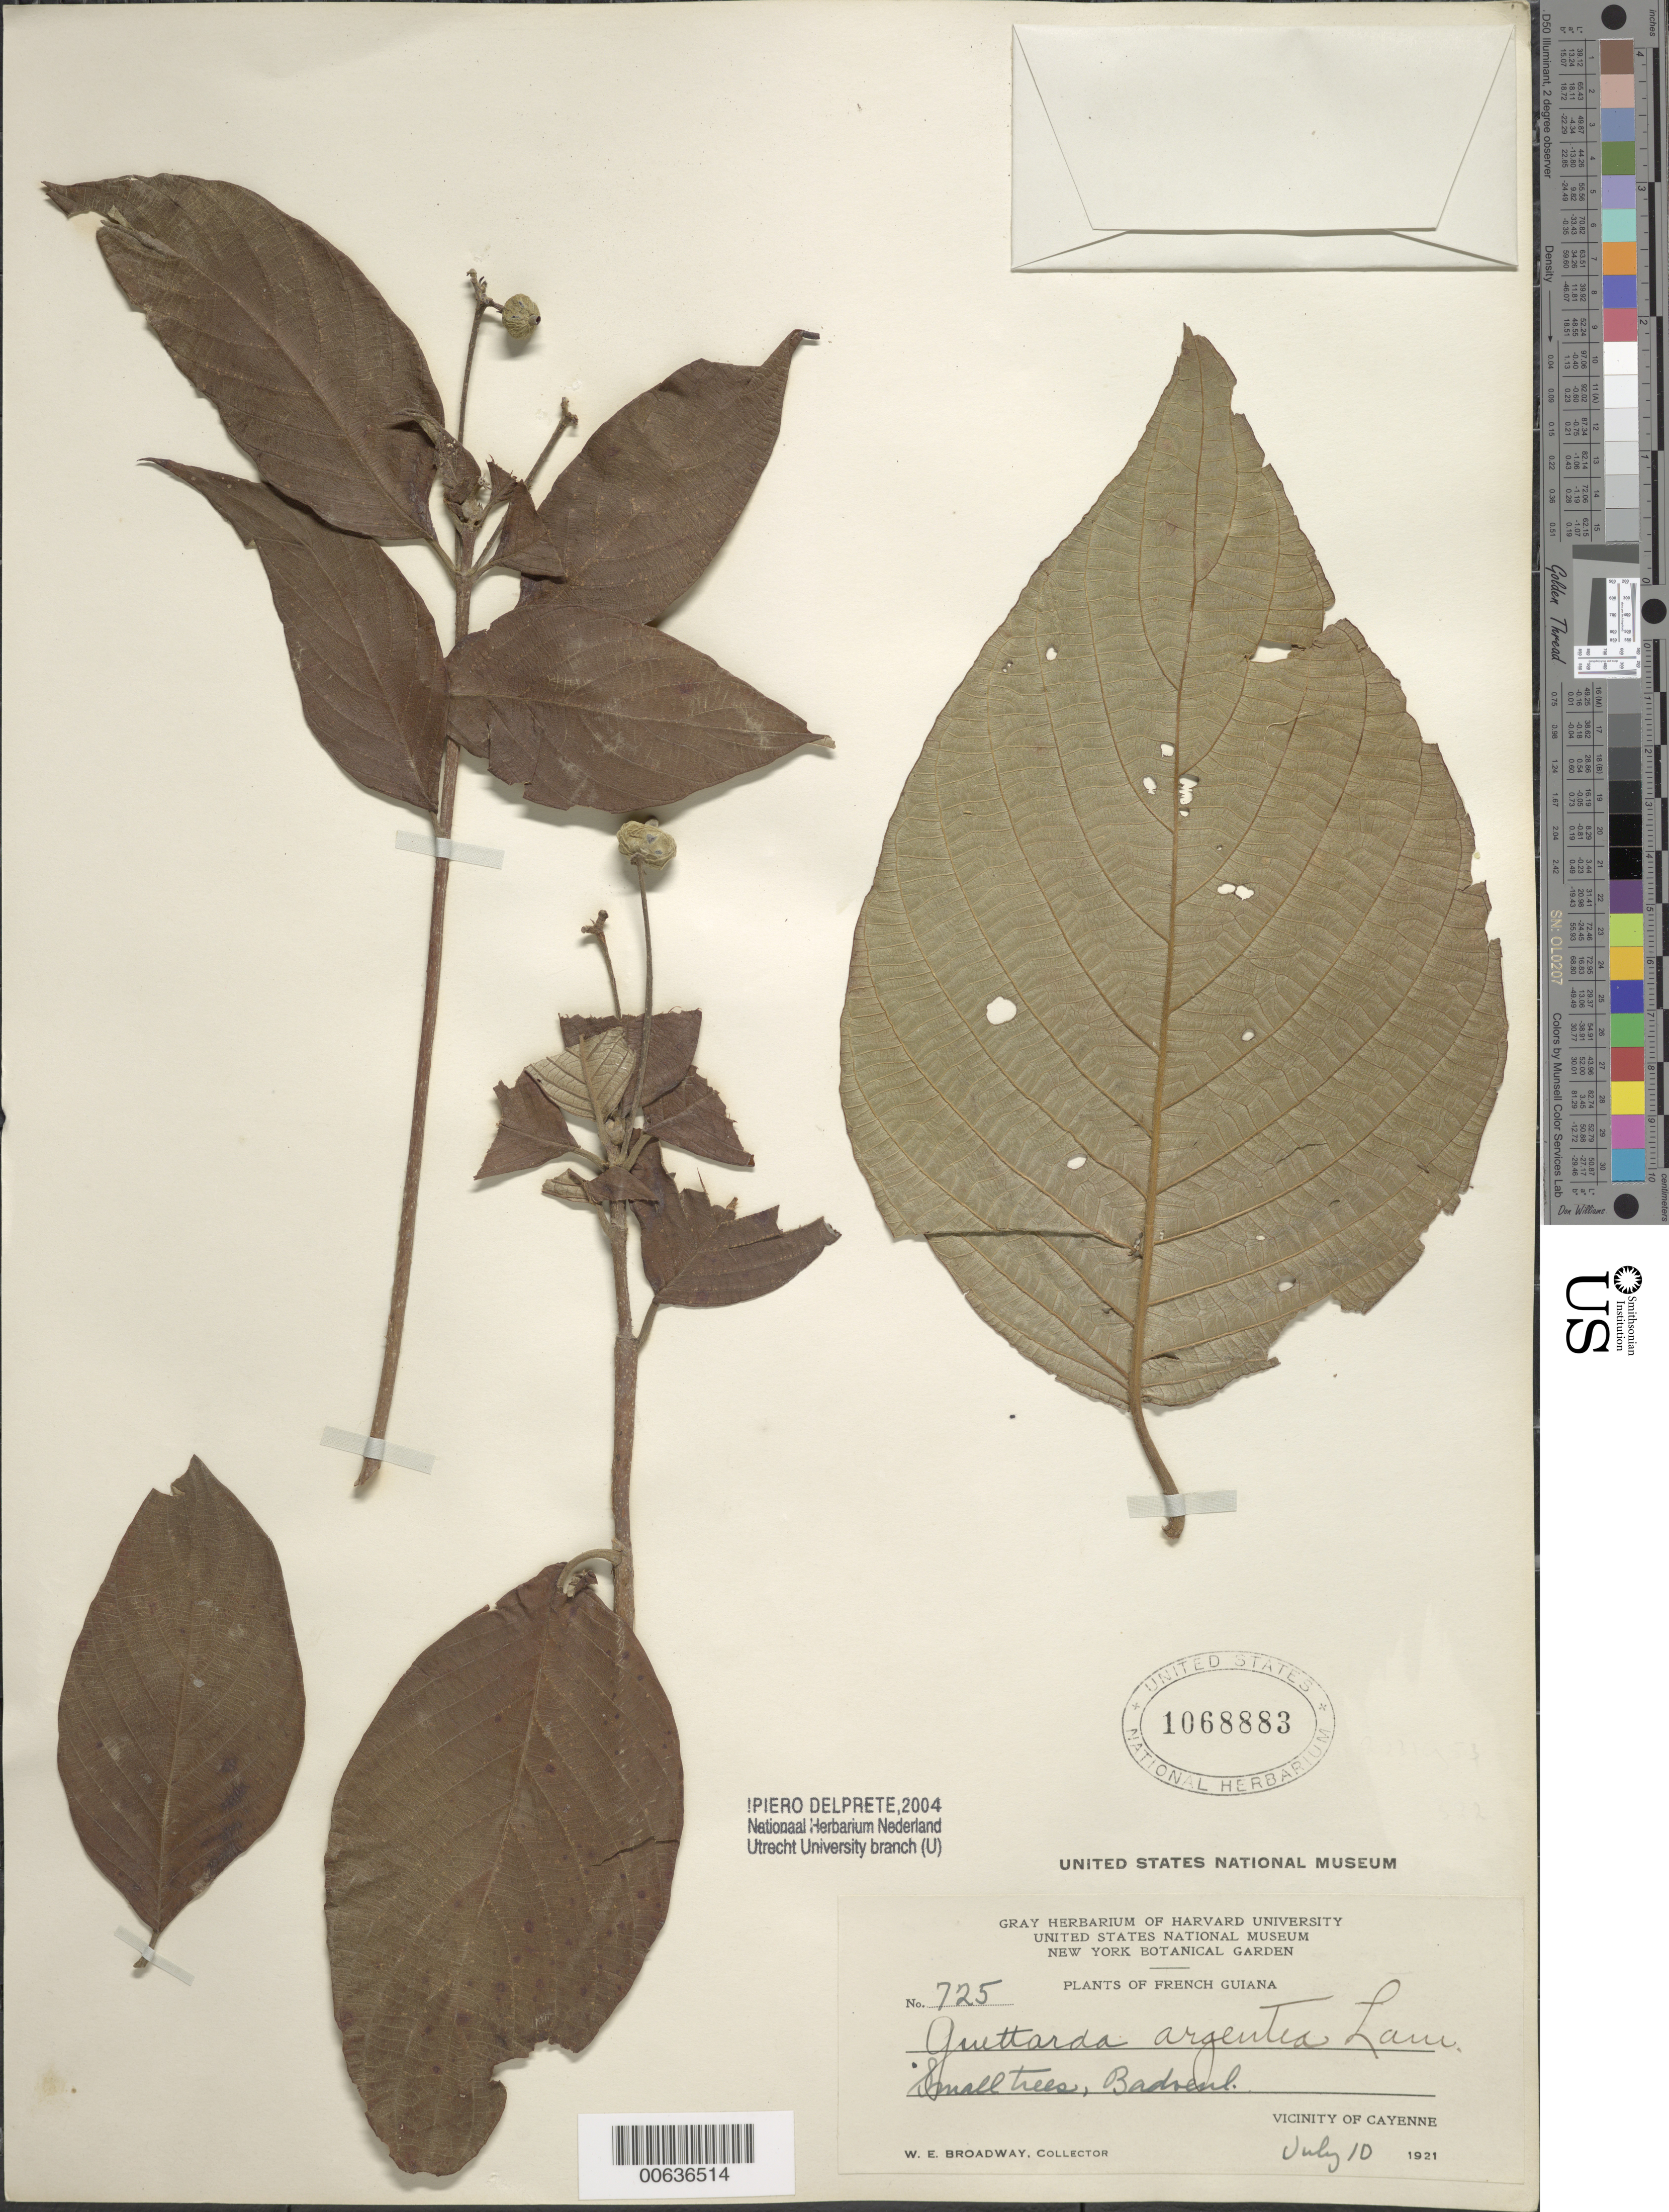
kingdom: Plantae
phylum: Tracheophyta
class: Magnoliopsida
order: Gentianales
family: Rubiaceae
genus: Guettarda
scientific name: Guettarda argentea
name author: Lam.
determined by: Delprete, P. G., Herb. de Guyane Cay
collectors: W. E. Broadway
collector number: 725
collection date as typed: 10-Jul-21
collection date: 1921-07-10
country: French Guiana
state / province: Cayenne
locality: Cayenne, vic., Badoeul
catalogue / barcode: US 1068883